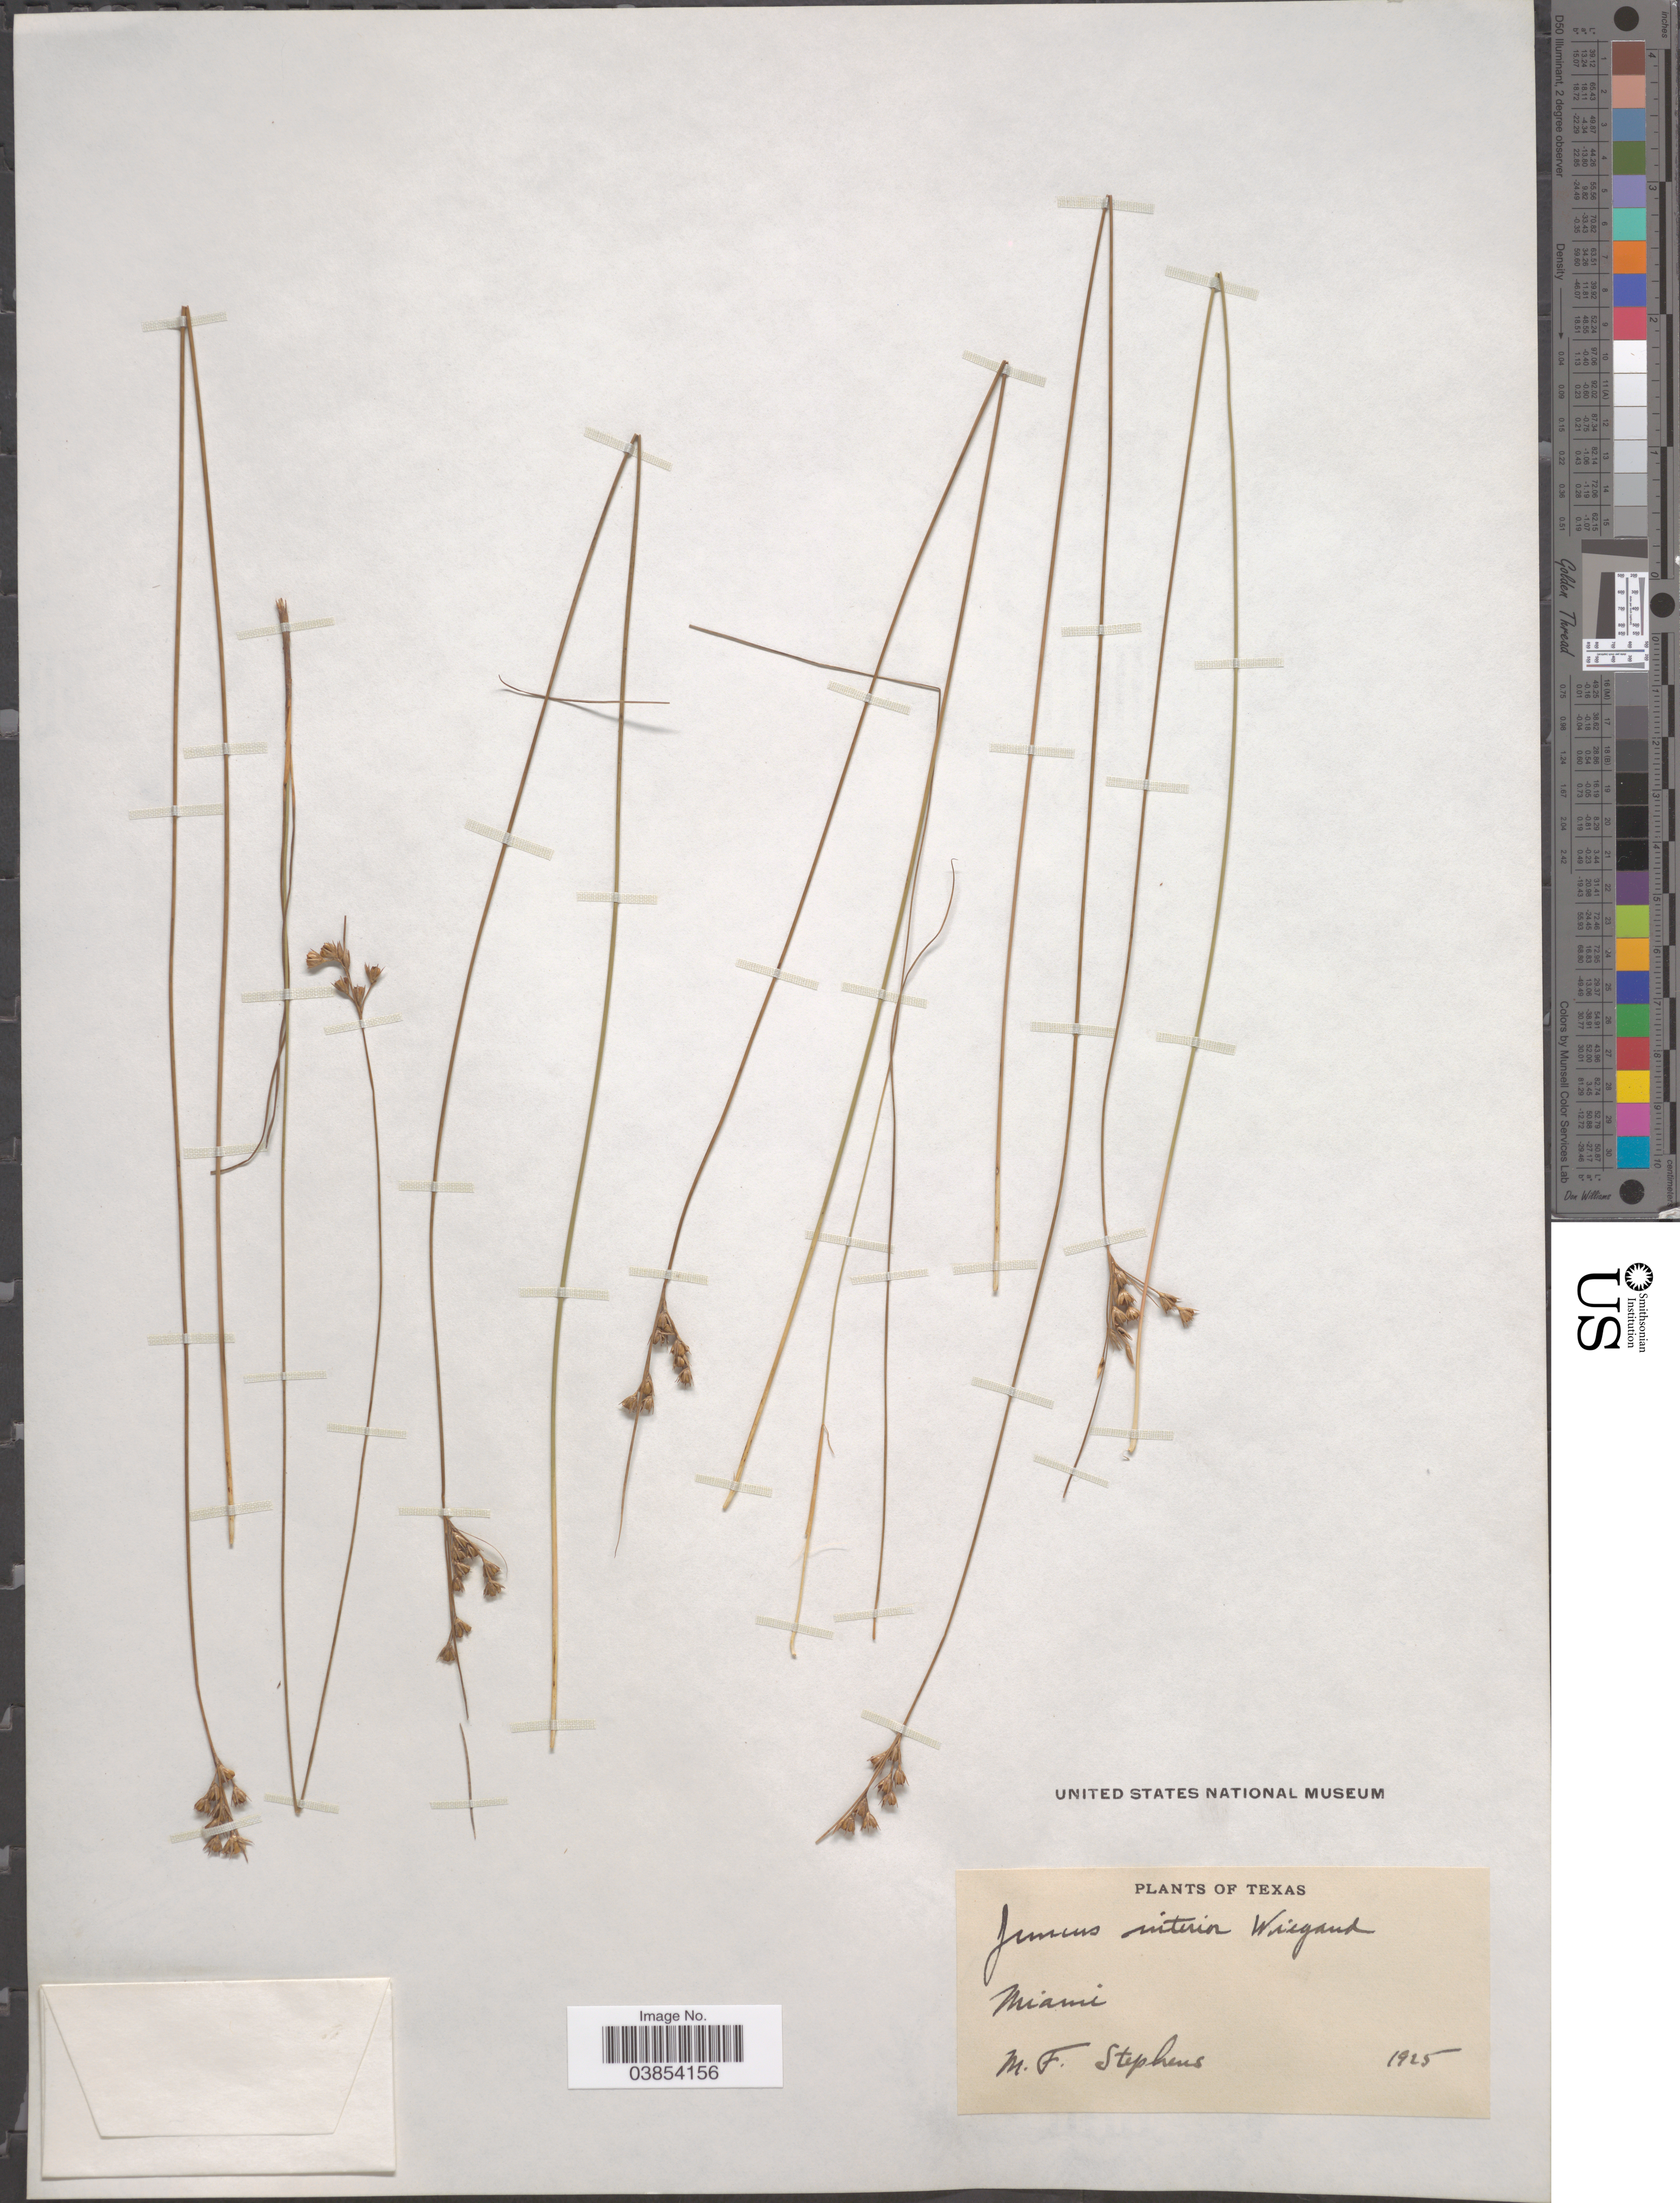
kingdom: Plantae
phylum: Tracheophyta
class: Liliopsida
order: Poales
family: Juncaceae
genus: Juncus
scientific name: Juncus interior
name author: Wiegand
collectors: M. Stephens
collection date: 1925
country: United States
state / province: Texas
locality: Miami.